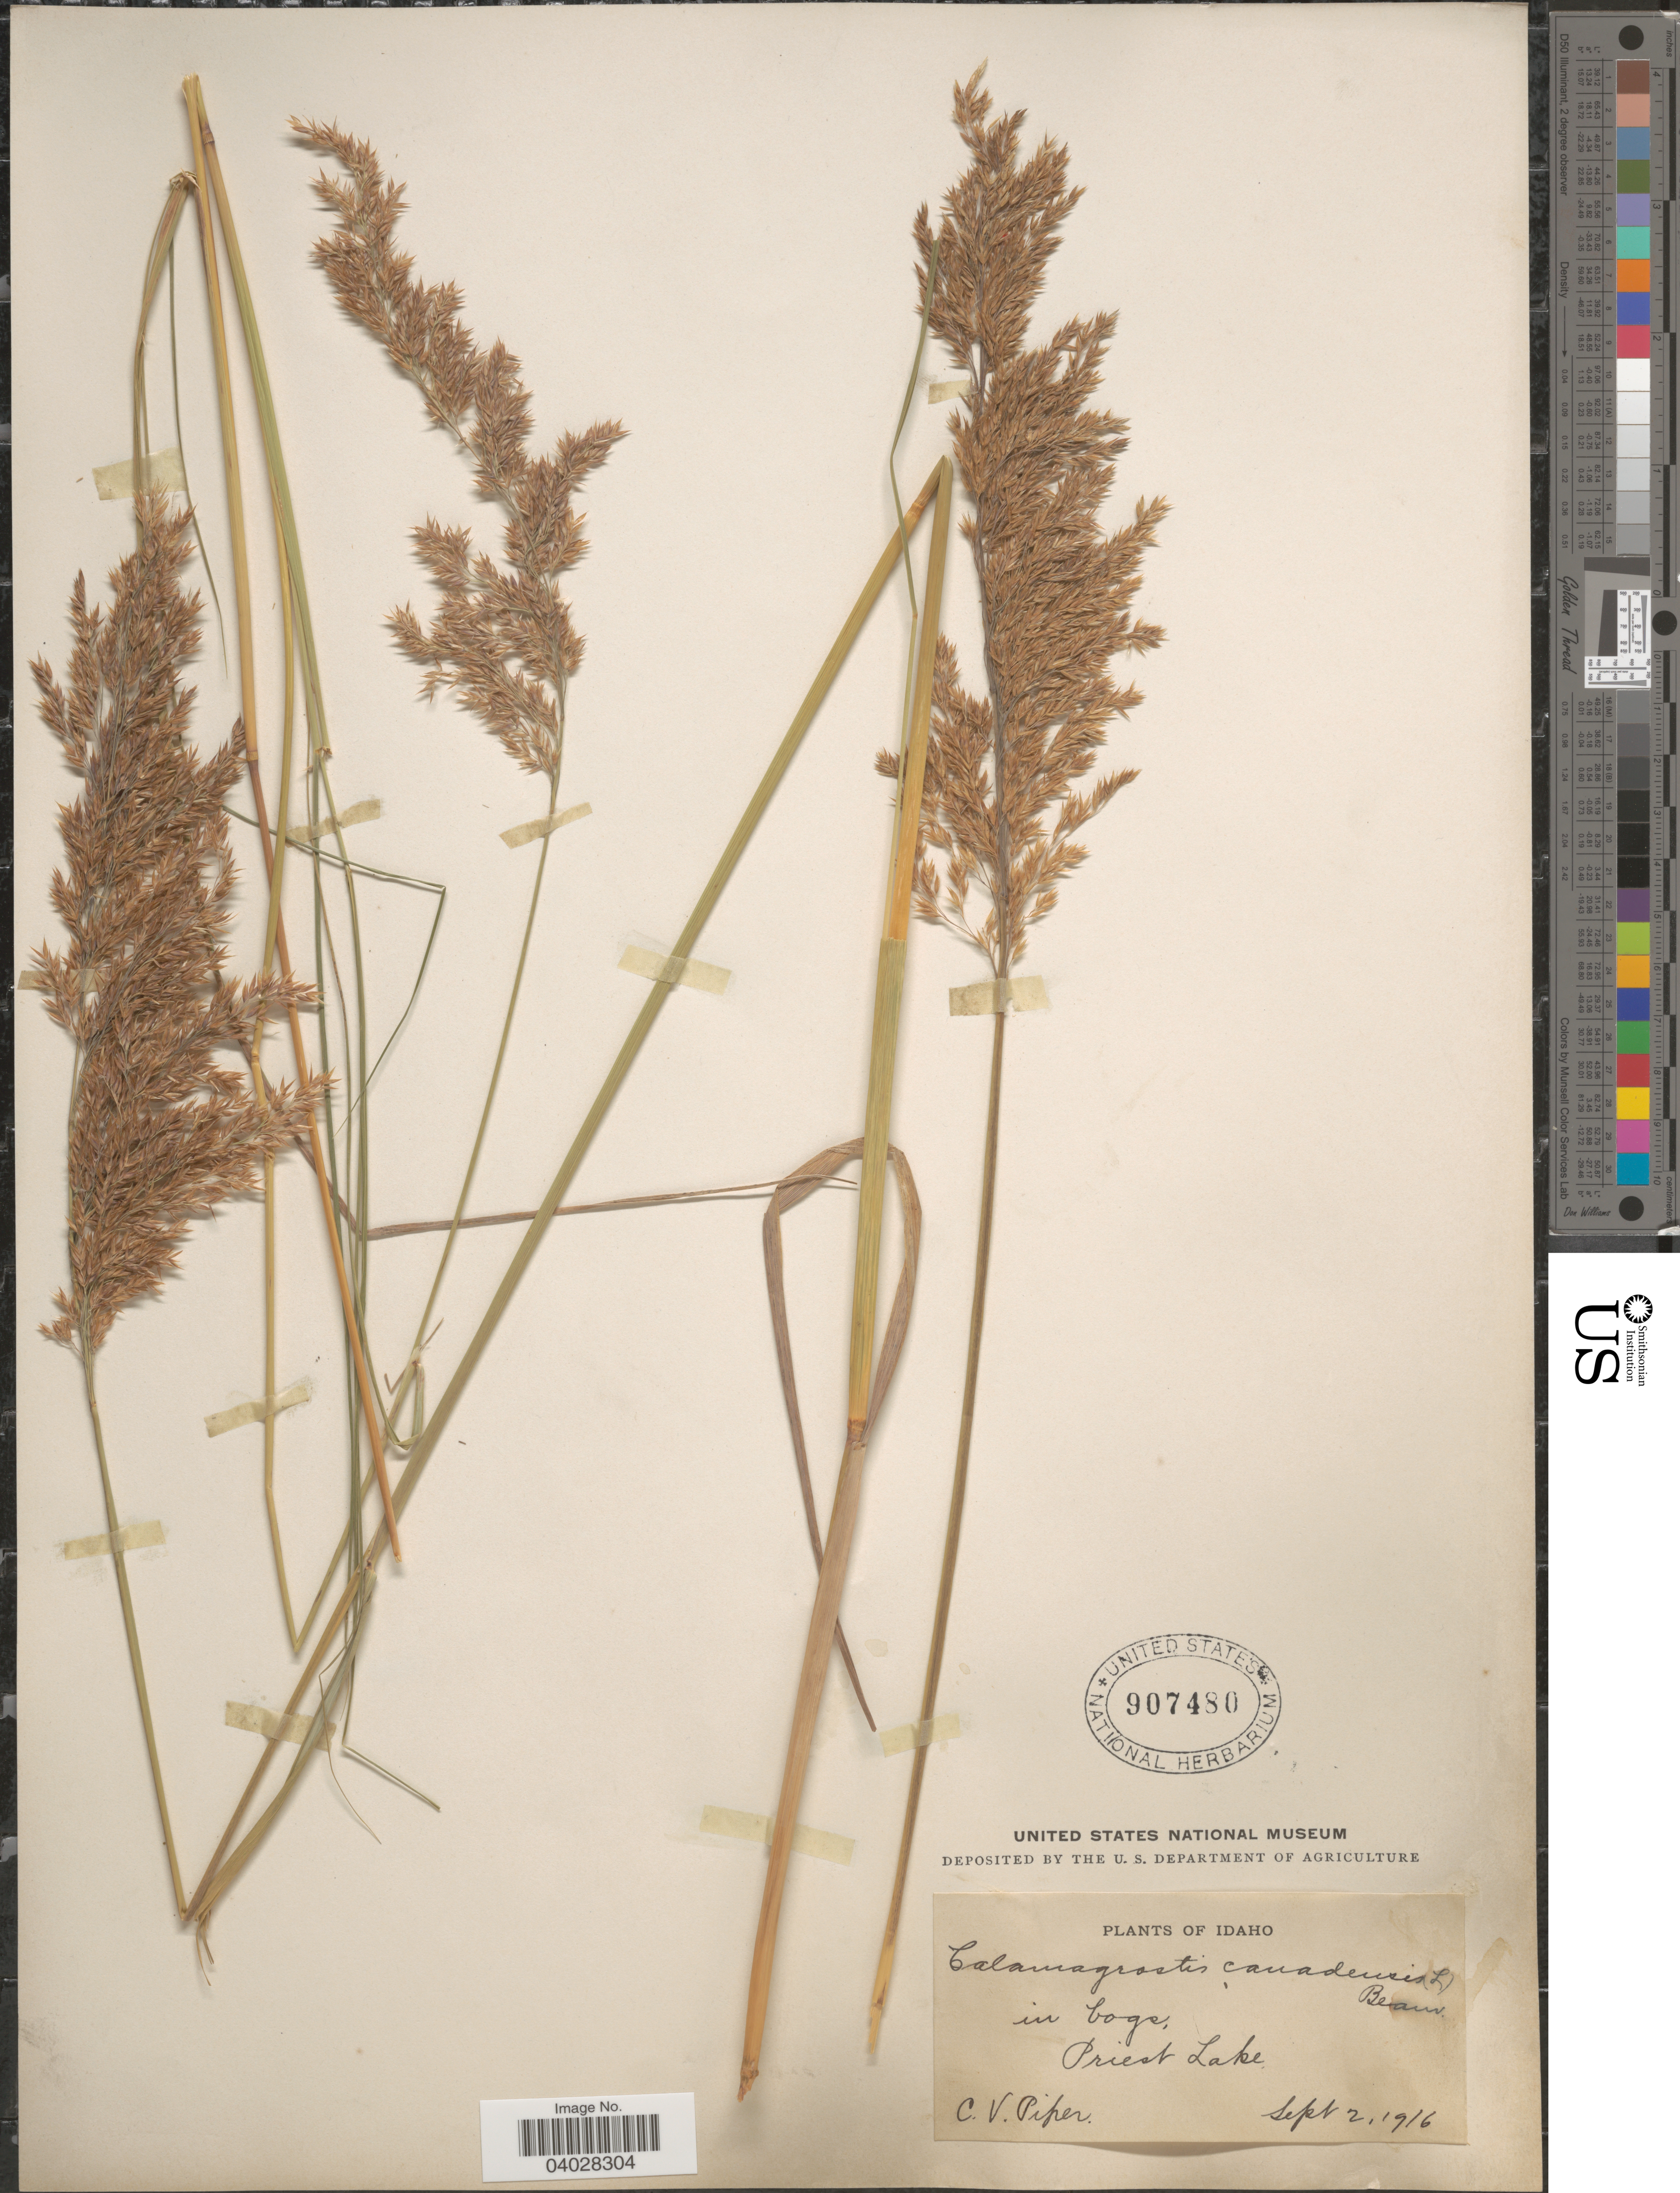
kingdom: Plantae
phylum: Tracheophyta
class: Liliopsida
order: Poales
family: Poaceae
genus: Calamagrostis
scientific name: Calamagrostis canadensis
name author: (Michx.) P. Beauv.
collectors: C. V. Piper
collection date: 1916-09-02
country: United States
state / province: Idaho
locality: Priest Lake.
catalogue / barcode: US 907480